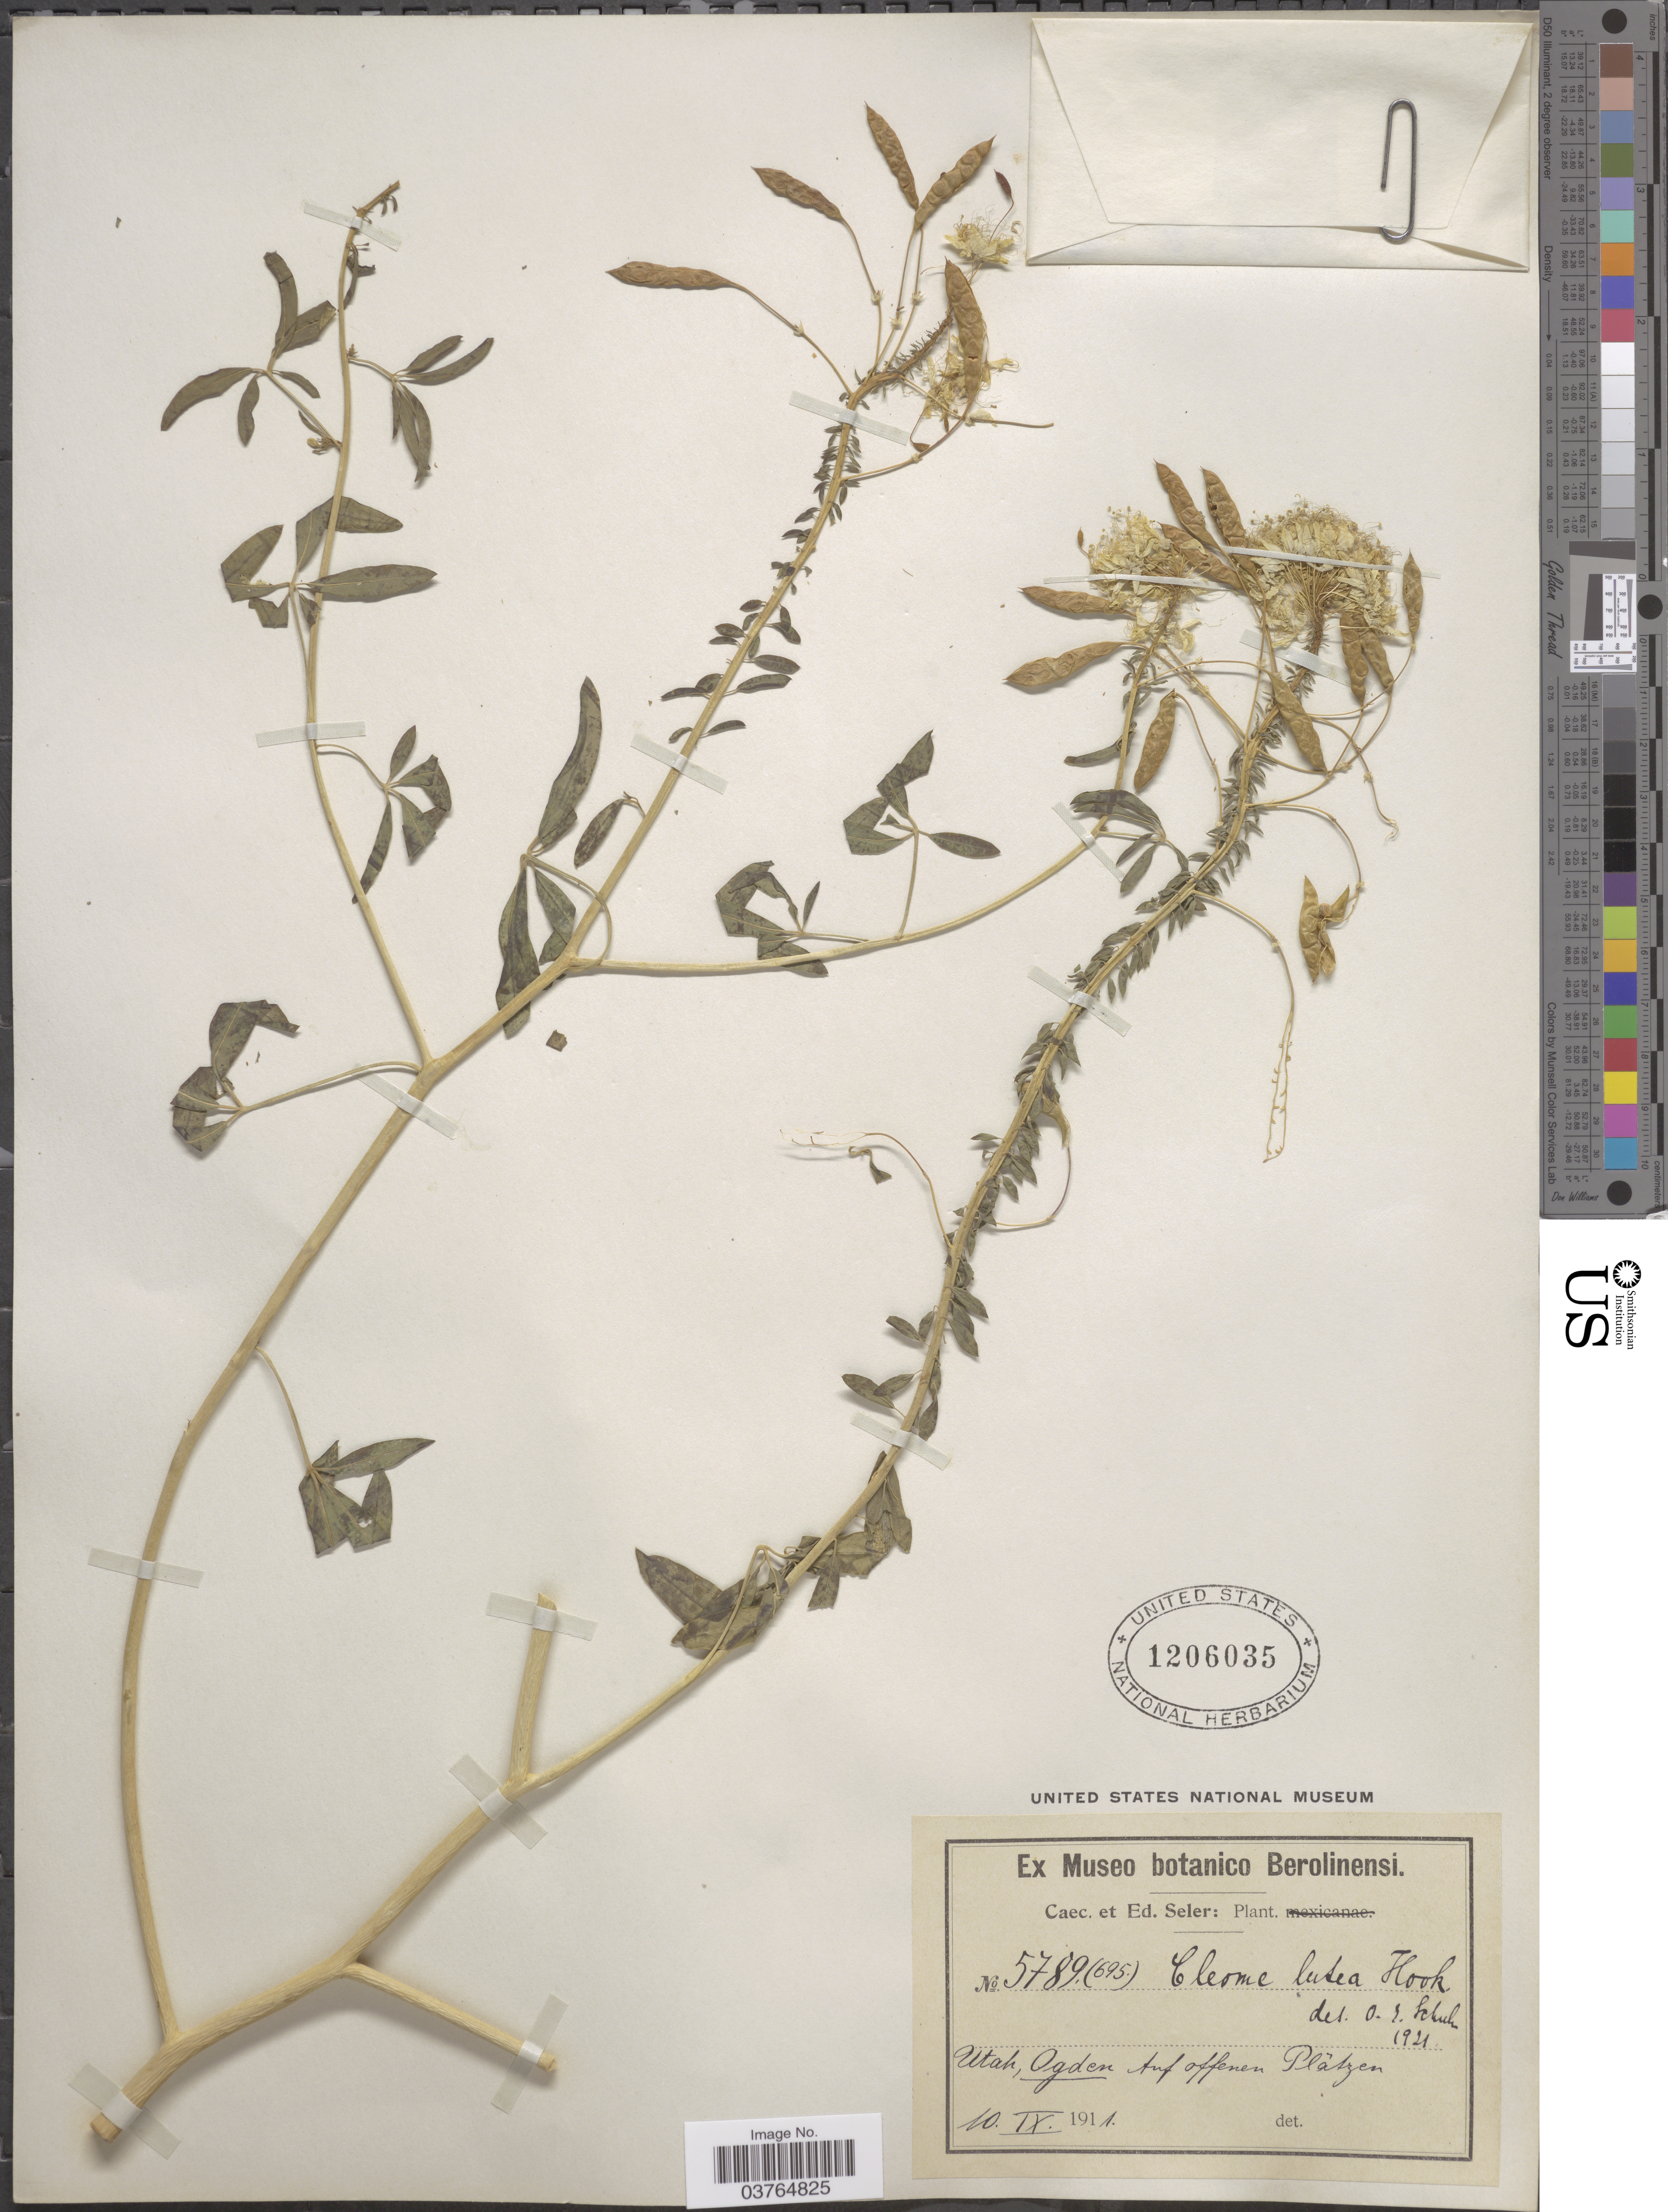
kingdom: Plantae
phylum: Tracheophyta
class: Magnoliopsida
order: Brassicales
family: Cleomaceae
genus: Cleomella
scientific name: Cleomella lutea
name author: (Hook.) Roalson & J.C. Hall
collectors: C. Seler & E. G. Seler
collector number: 5789(695)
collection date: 1911-09-10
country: United States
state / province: Utah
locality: Ogden Auf offenen Plätzen.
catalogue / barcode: US 1206035